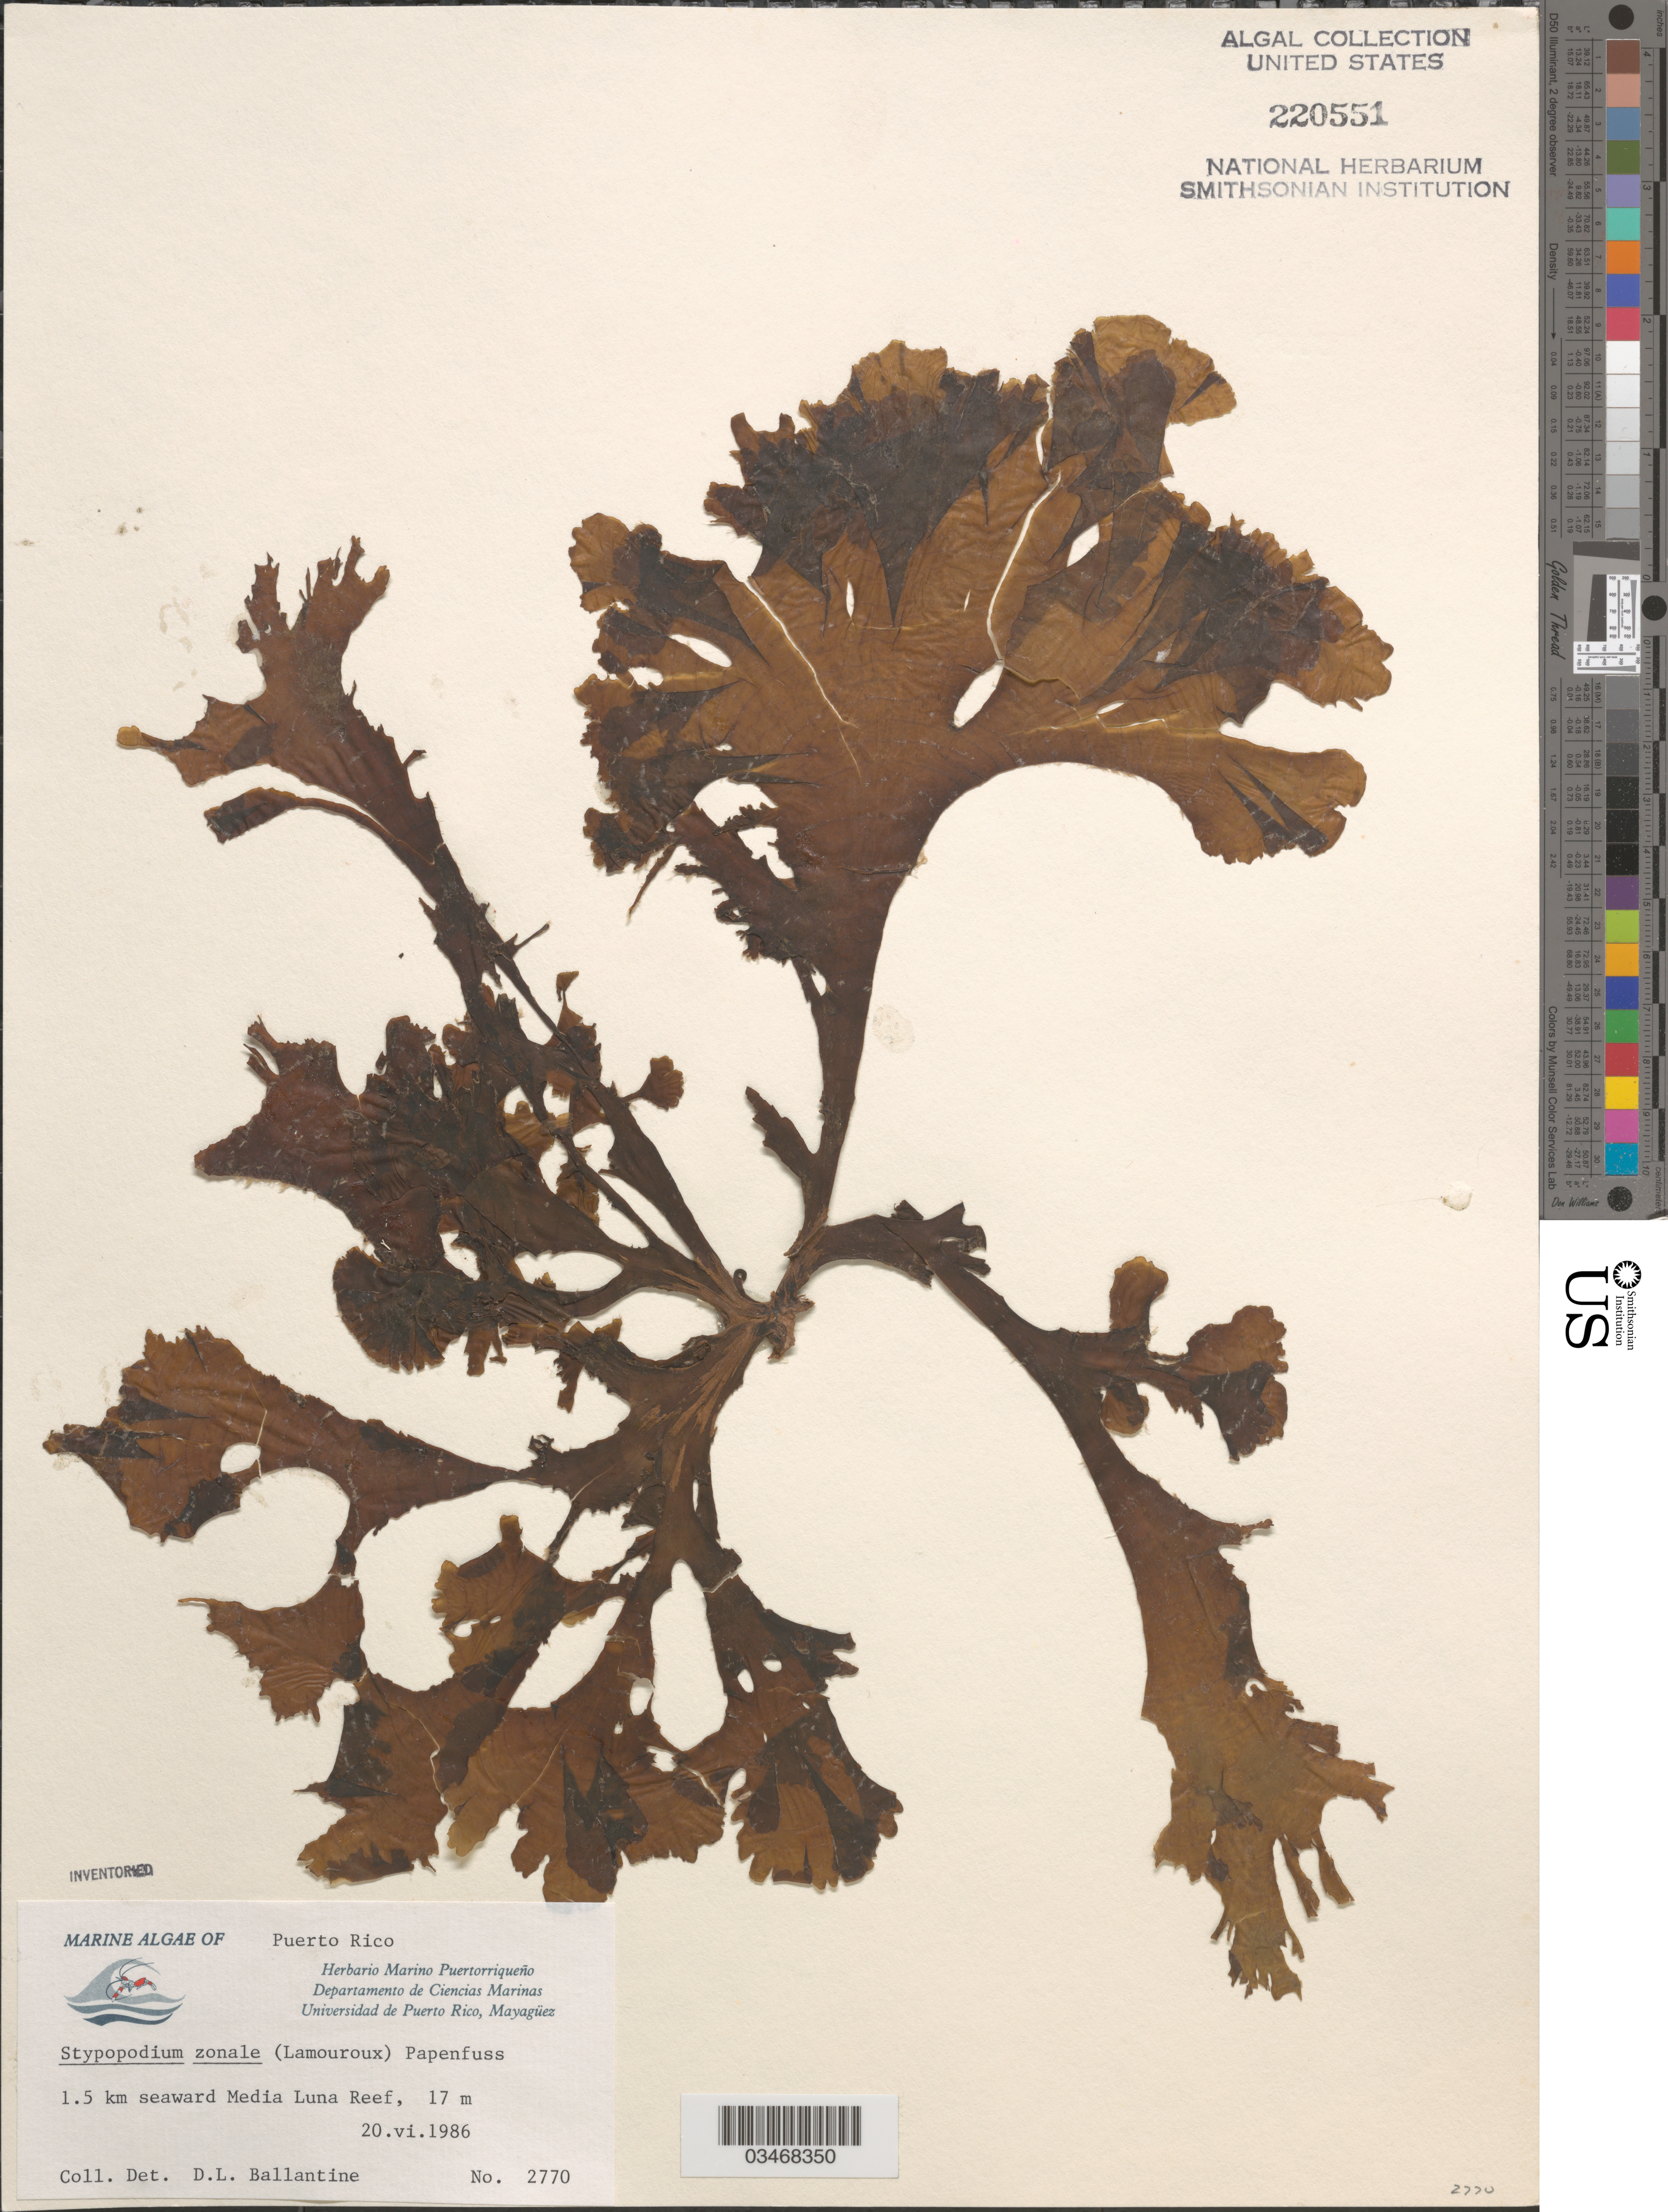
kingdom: Chromista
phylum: Ochrophyta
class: Phaeophyceae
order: Dictyotales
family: Dictyotaceae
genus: Stypopodium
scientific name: Stypopodium zonale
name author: (J.V.Lamouroux) Papenf.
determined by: Ballantine, D. L.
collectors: D.L. Ballantine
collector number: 2770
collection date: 1986-06-20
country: Puerto Rico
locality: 1.5 km seaward Media Luna Reef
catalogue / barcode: US 220551